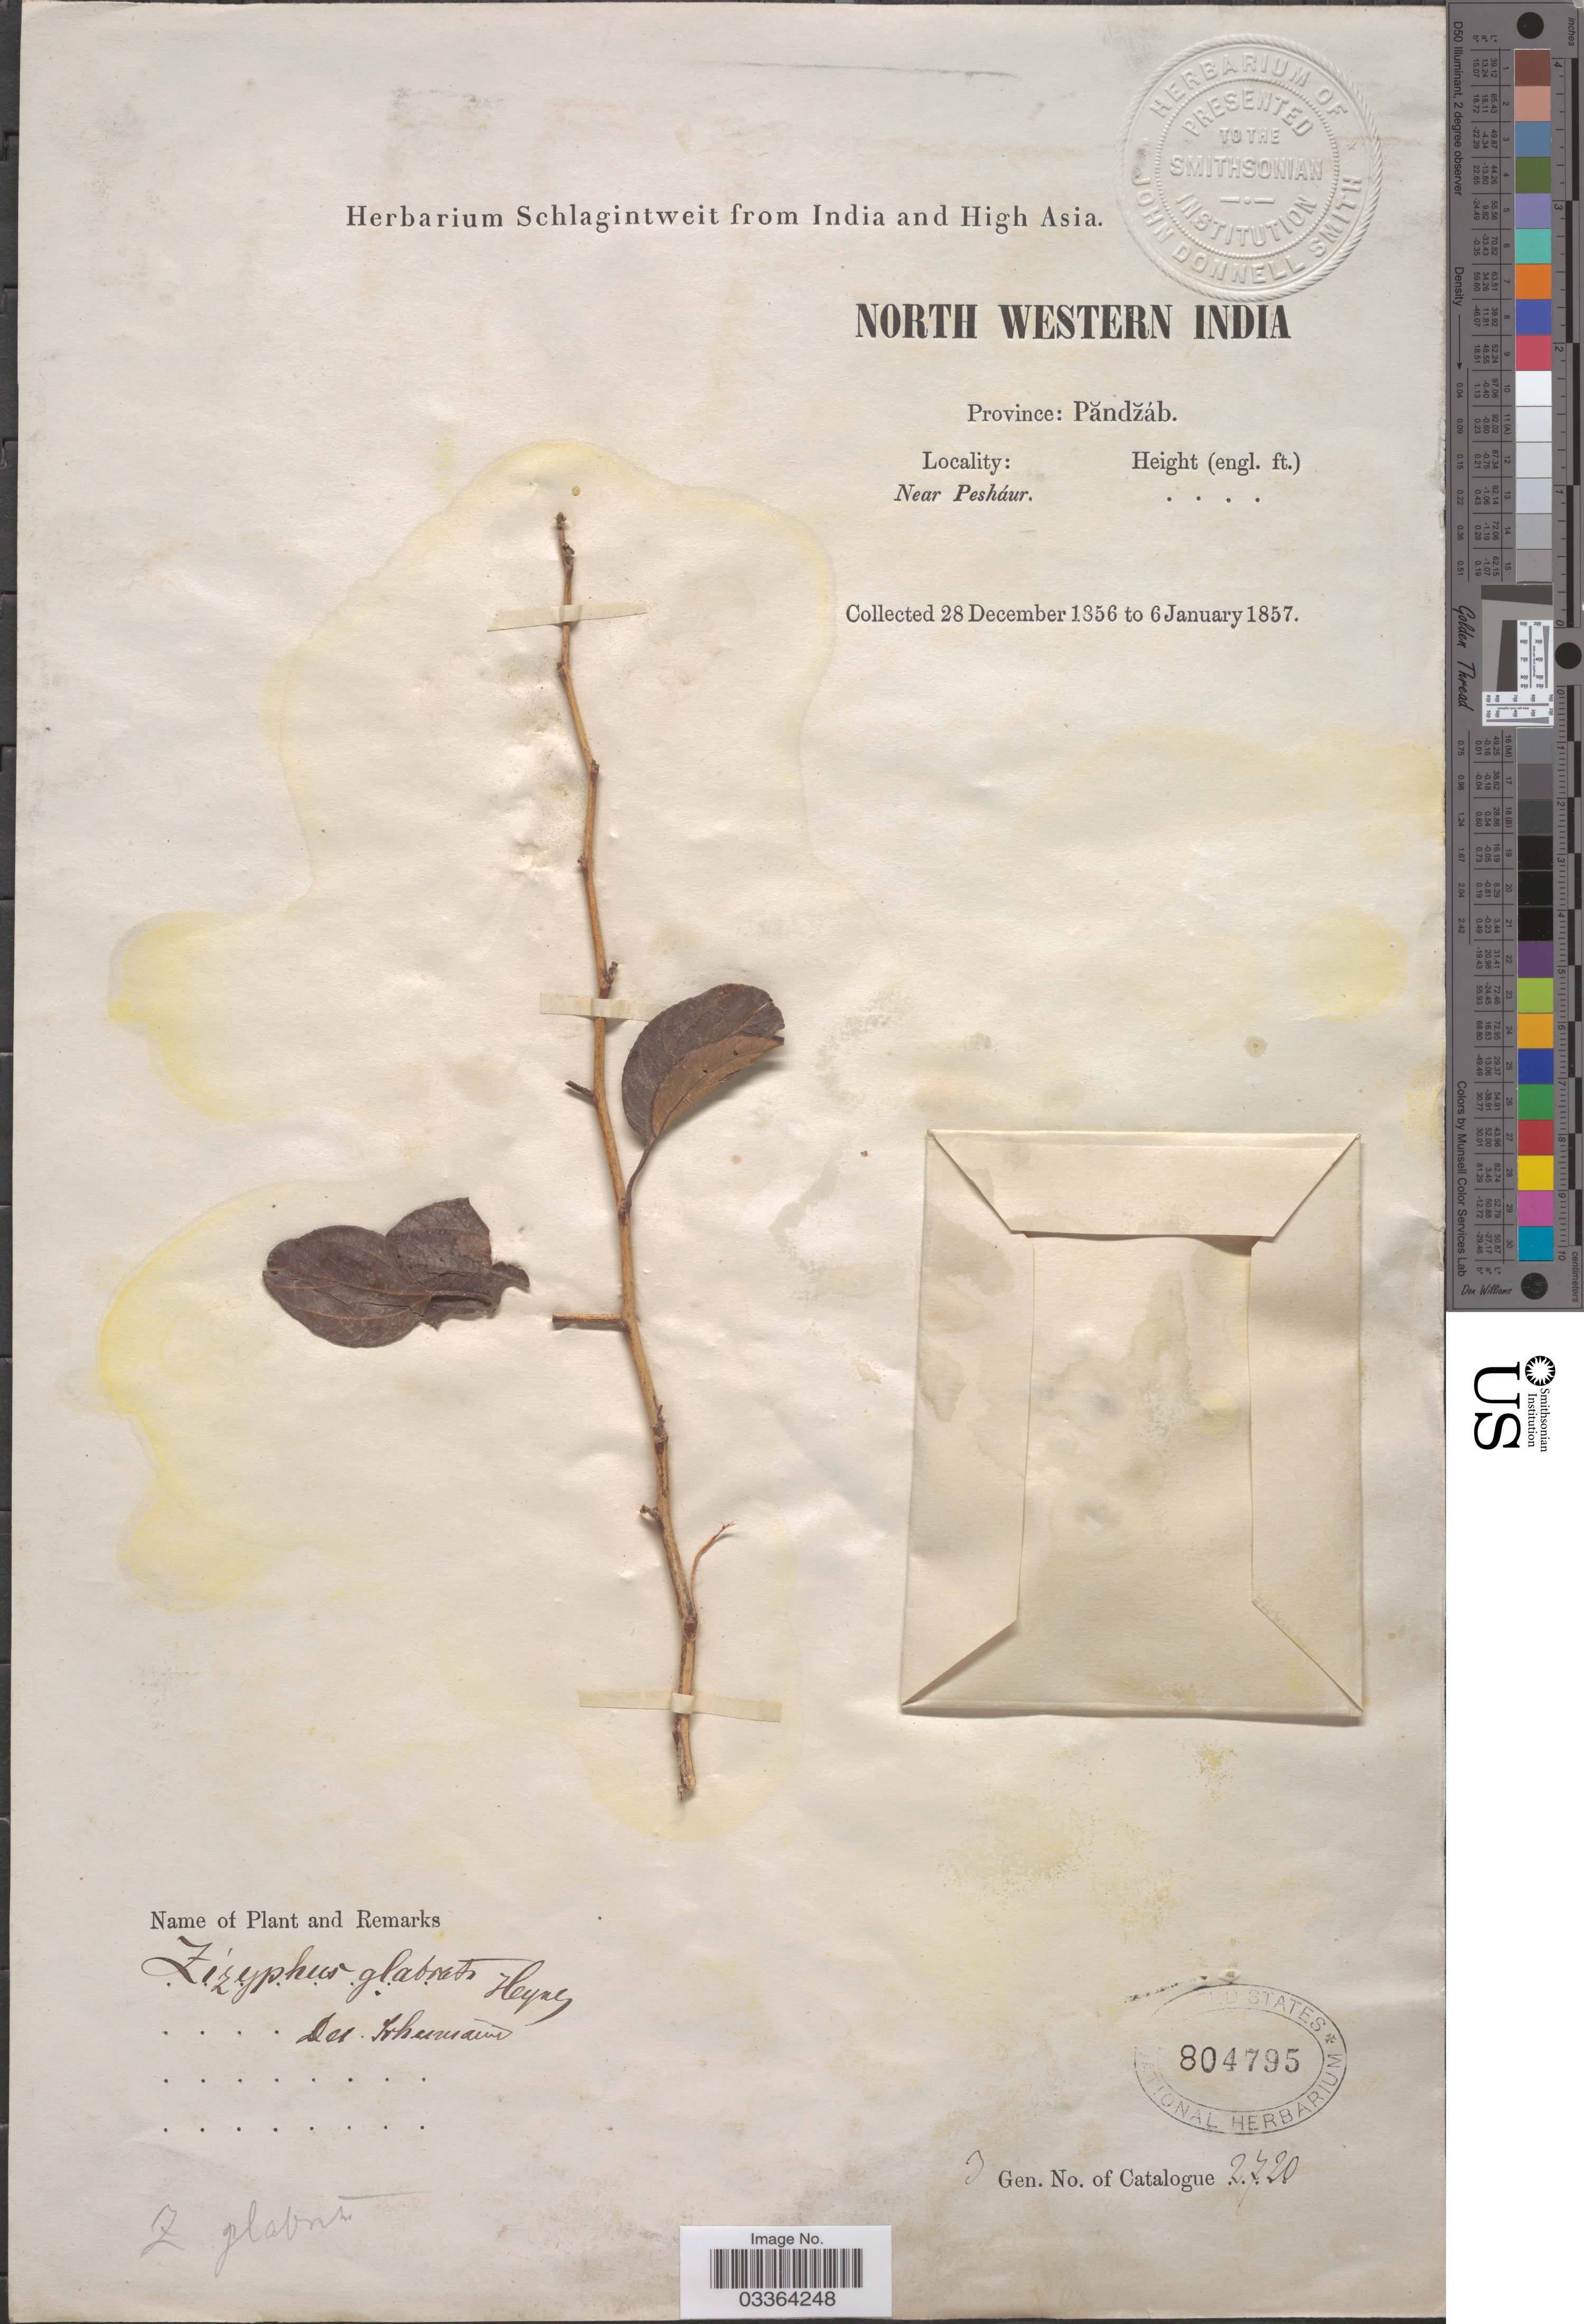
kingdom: Plantae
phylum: Tracheophyta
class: Magnoliopsida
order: Rosales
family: Rhamnaceae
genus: Ziziphus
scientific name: Ziziphus glabrata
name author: B. Heyne ex Roth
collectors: ex herb. Schlagintweit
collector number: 2720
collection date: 1856-12-28/1857-01-06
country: Pakistan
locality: Northwestern India, Province: Păndžáb, Near Pesháur.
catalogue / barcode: US 804795